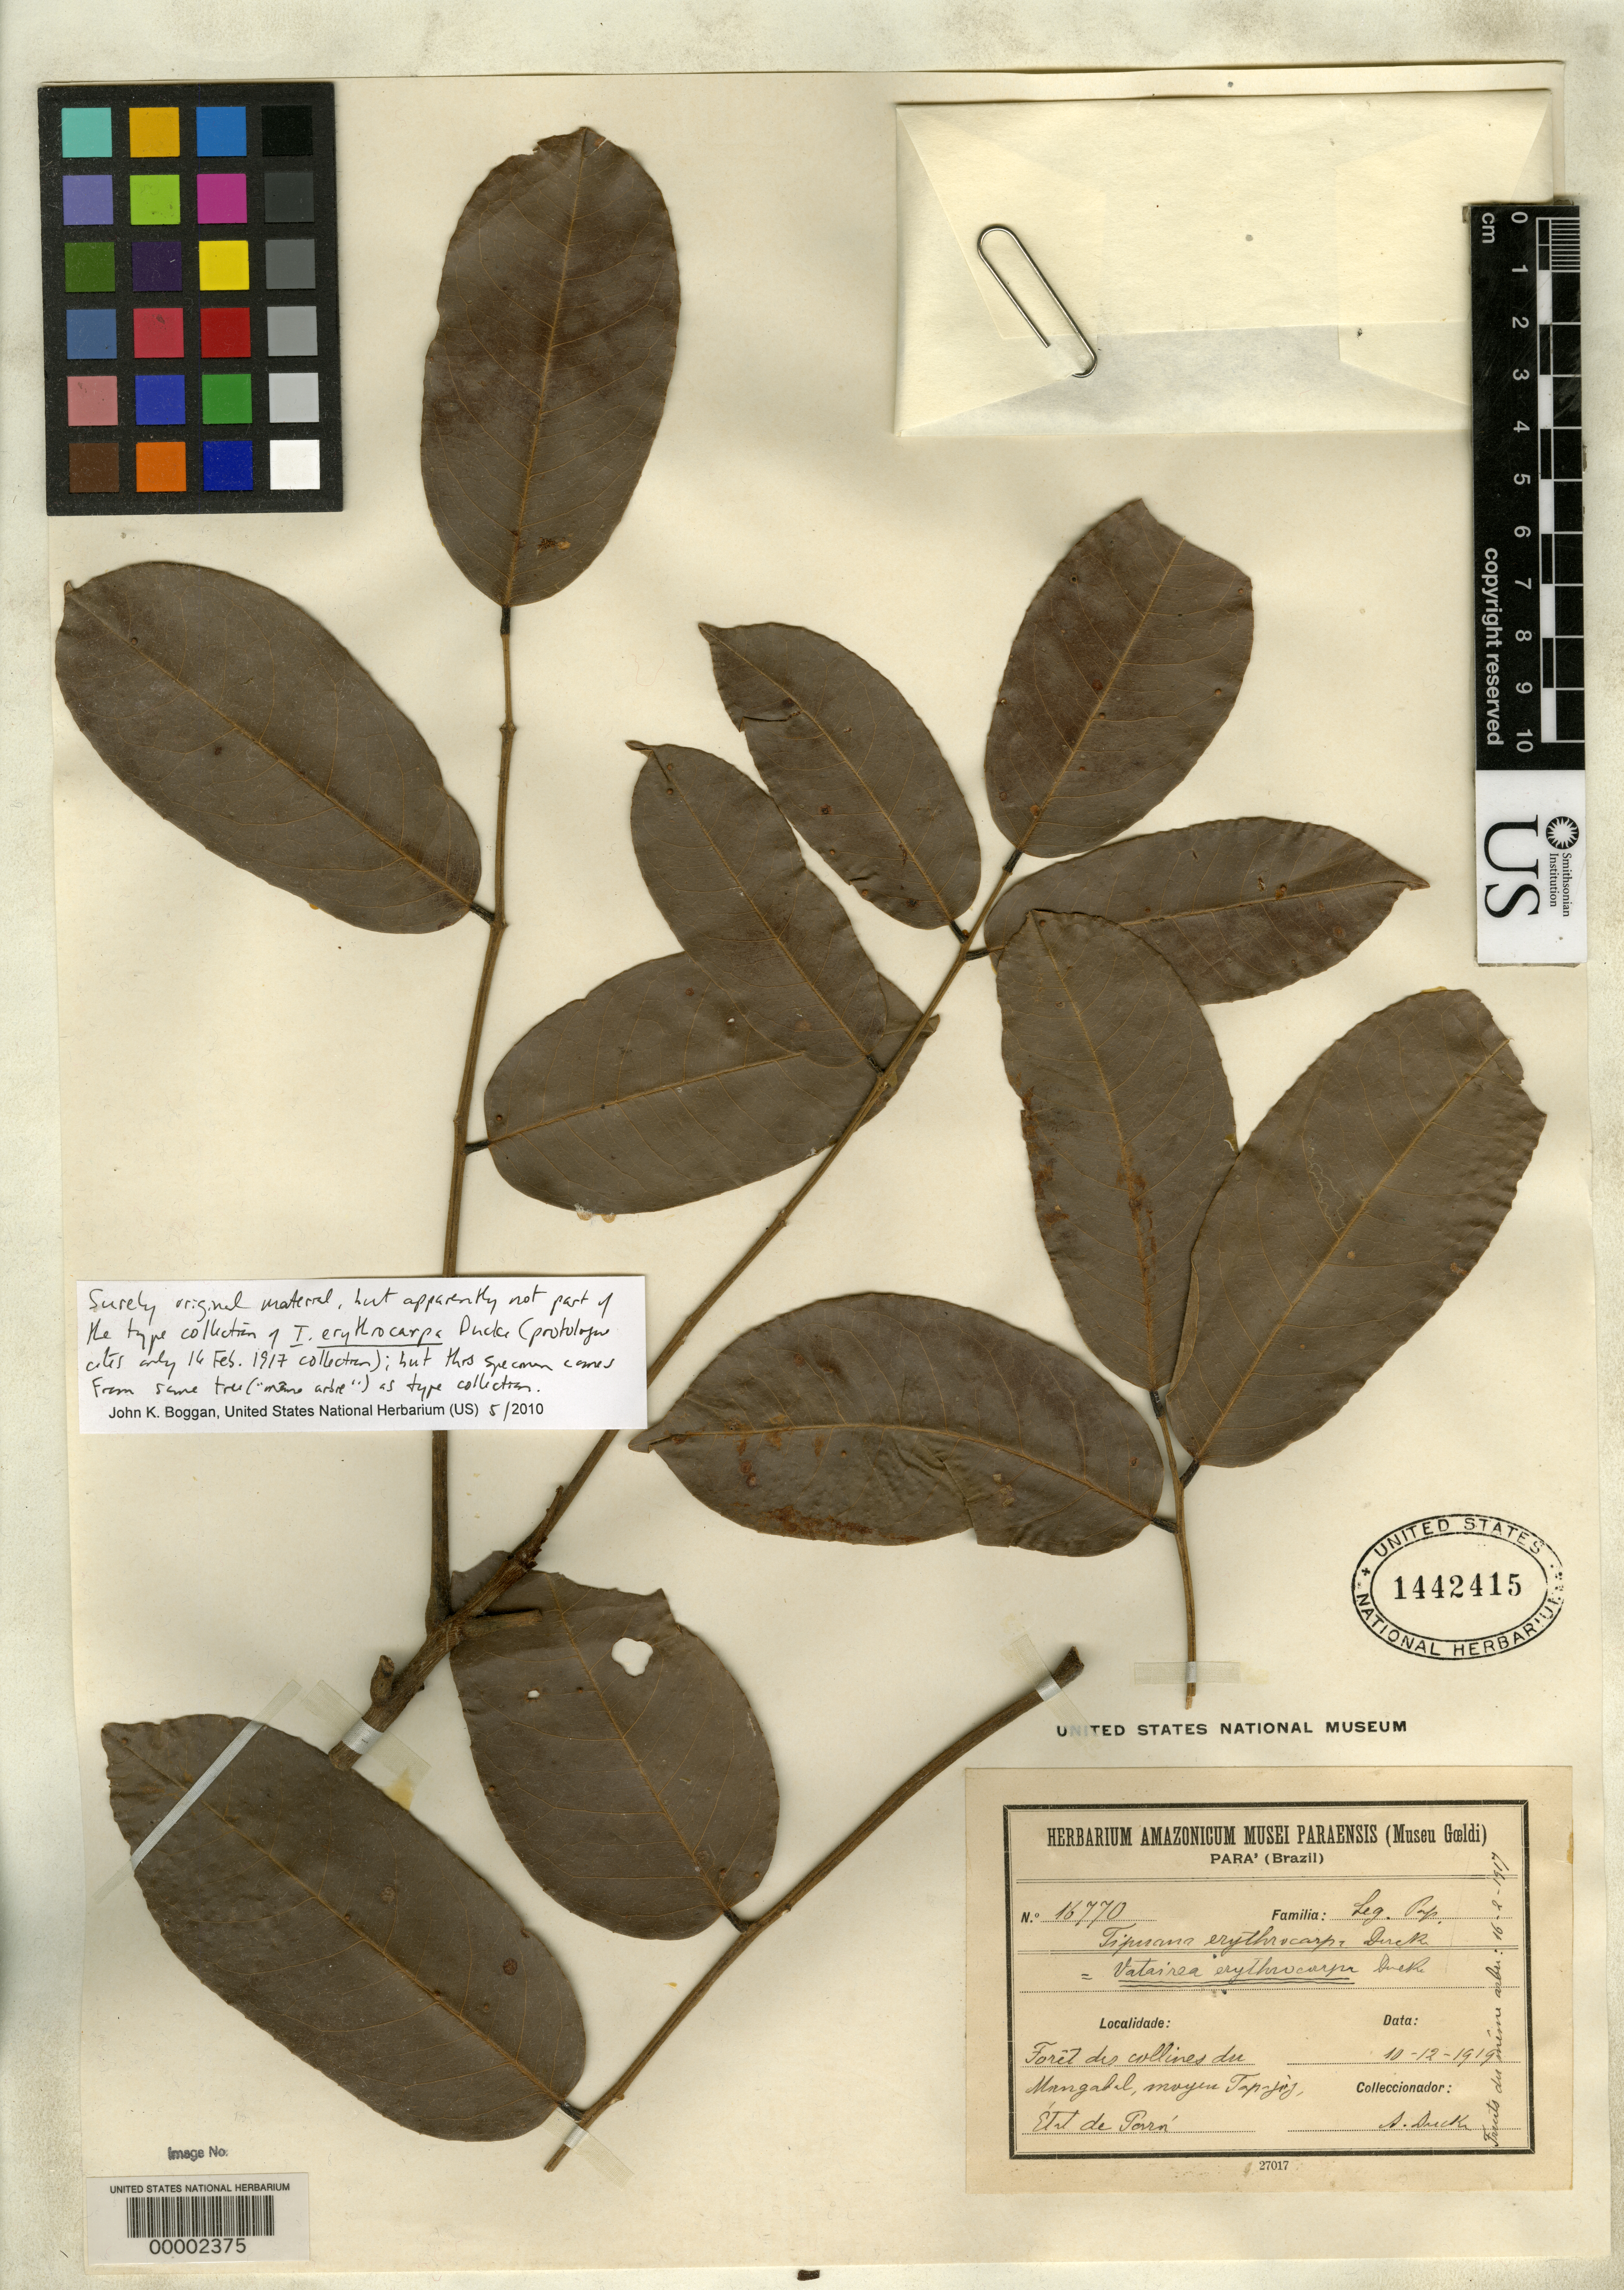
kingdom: Plantae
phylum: Tracheophyta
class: Magnoliopsida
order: Fabales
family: Fabaceae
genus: Tipuana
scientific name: Tipuana erythrocarpa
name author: Ducke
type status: Type Number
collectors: A. Ducke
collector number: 16770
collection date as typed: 10 Dec 1919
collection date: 1919-12-10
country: Brazil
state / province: Pará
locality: Tapajoz River, Mangabal.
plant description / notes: Same collection number as type; presumably original material (and collected from same tree as type) but apparently not part of type collection; protologue cites only collection date of 16 Feb 1917.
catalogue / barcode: US 1442415